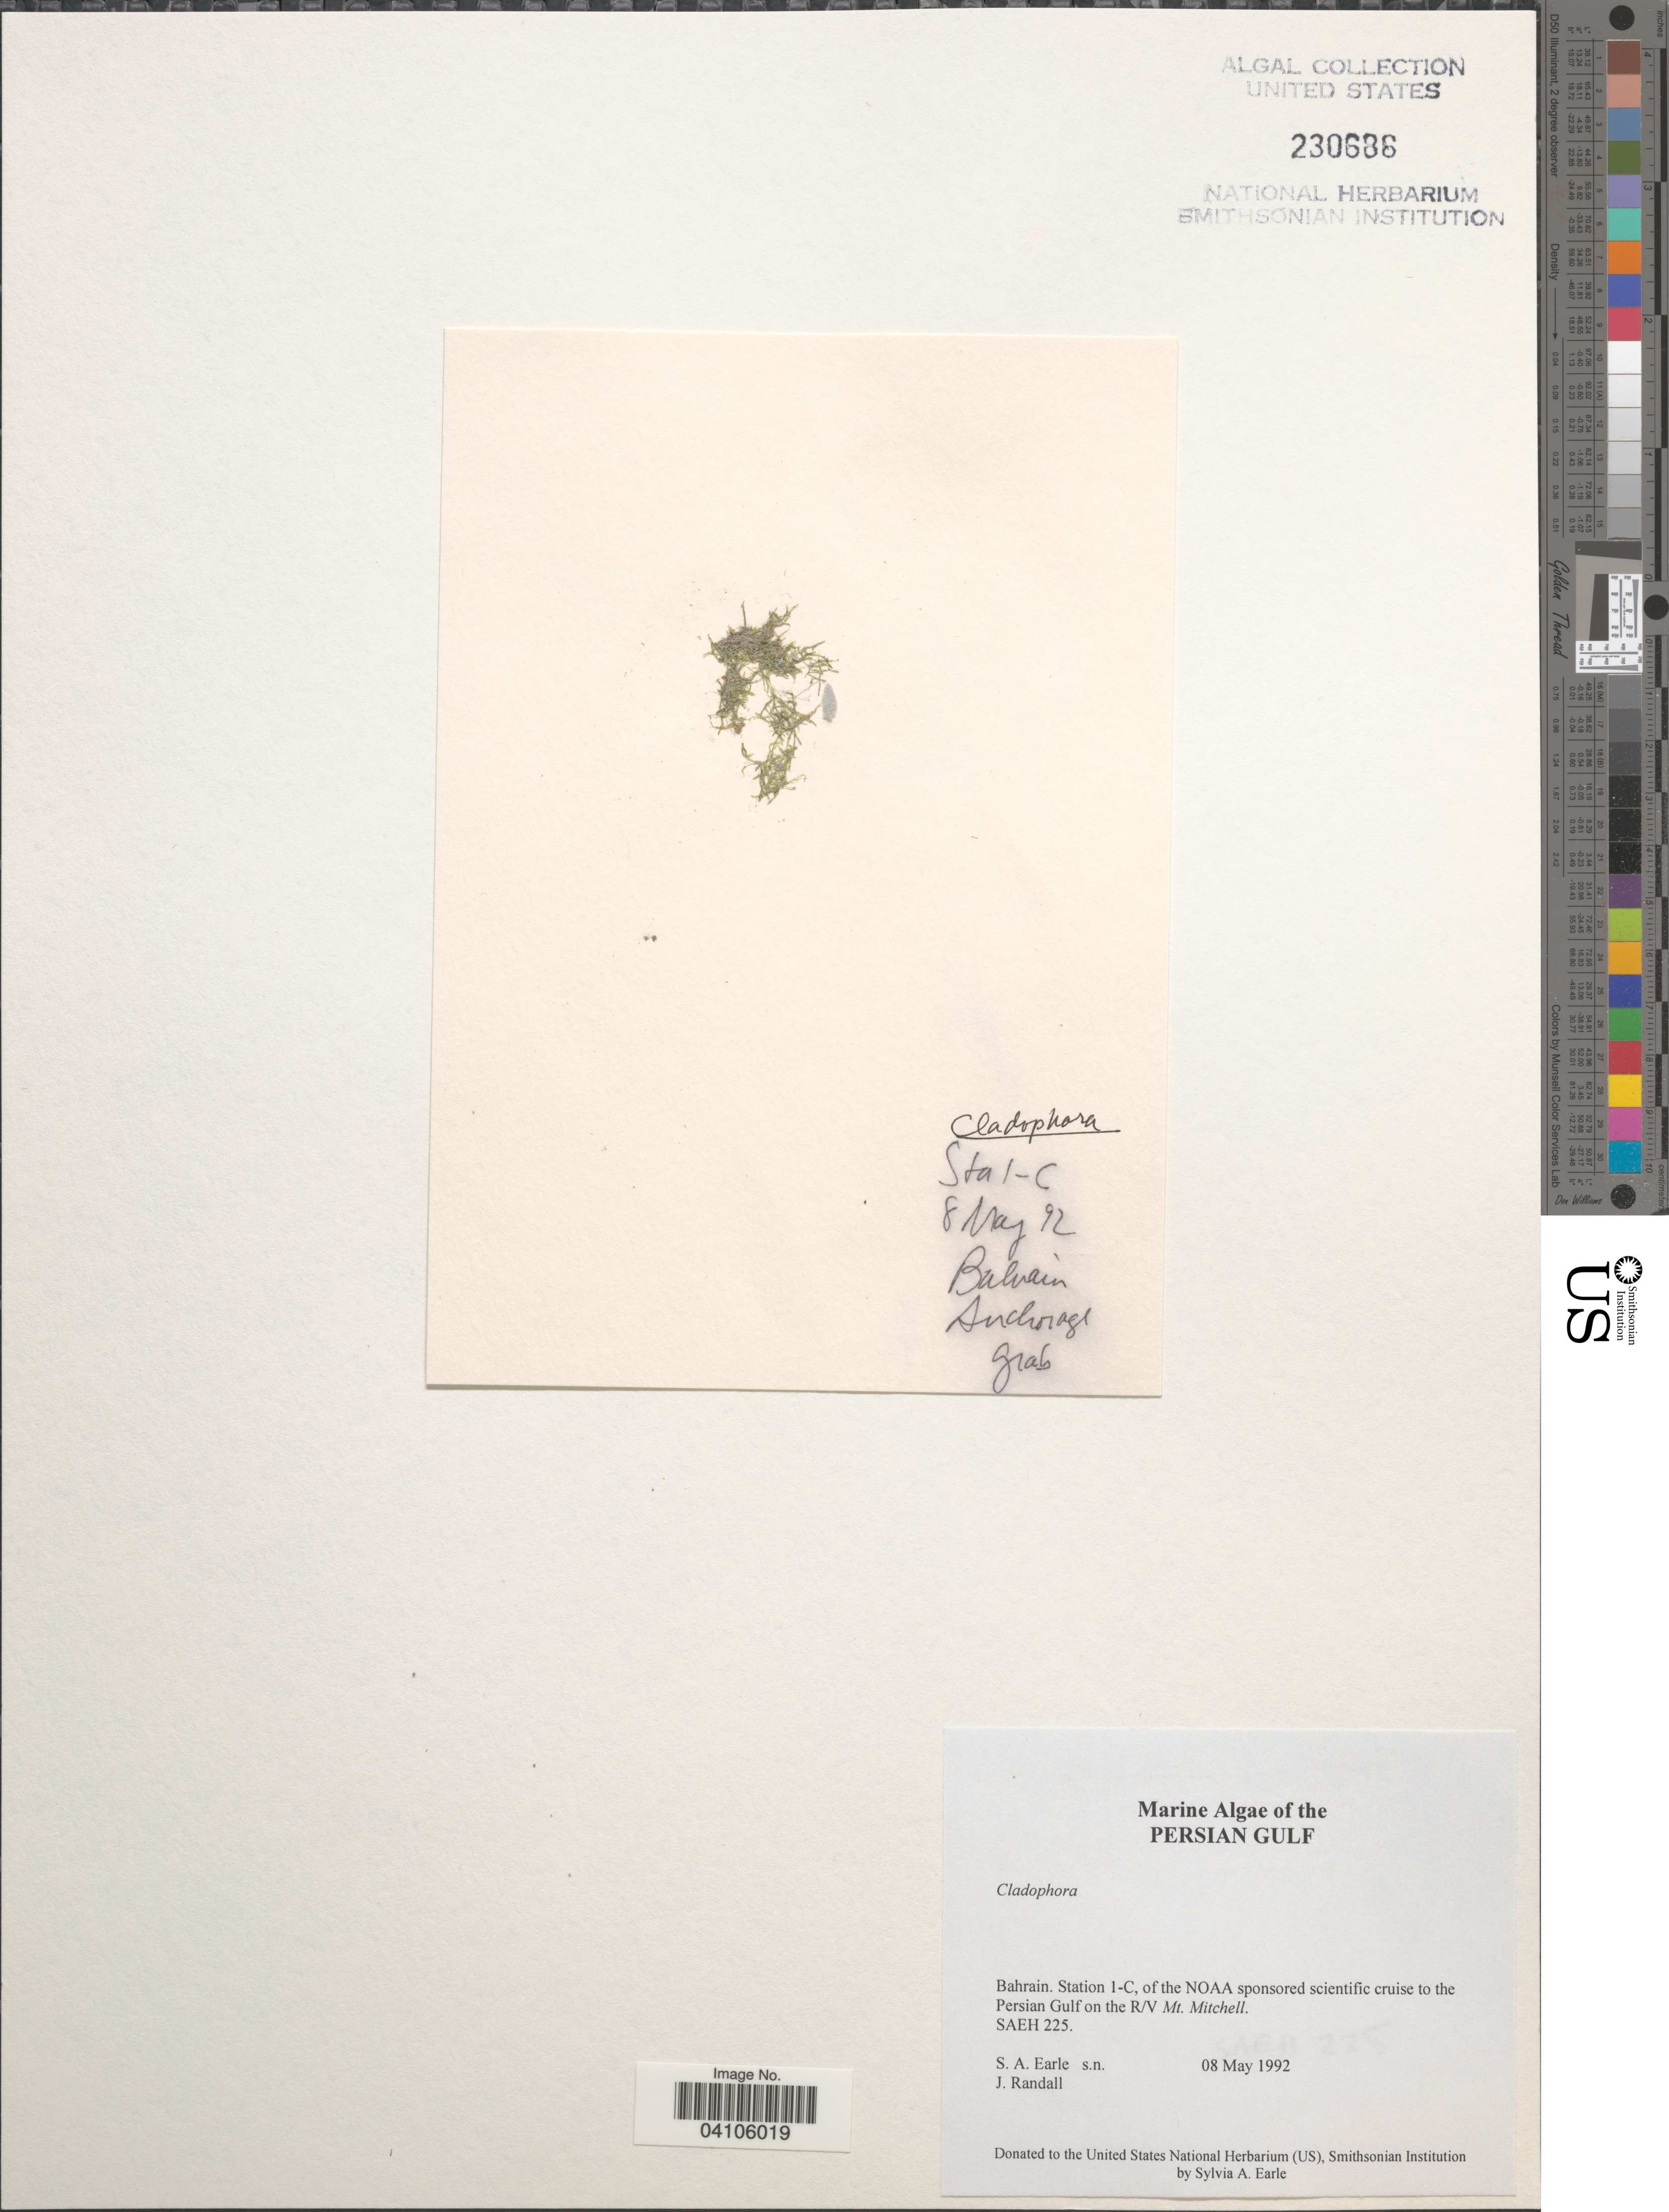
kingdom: Plantae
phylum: Chlorophyta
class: Ulvophyceae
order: Cladophorales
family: Cladophoraceae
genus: Cladophora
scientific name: Cladophora sp.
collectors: S. A. Earle & J. Randall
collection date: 1992-05-08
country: Bahrain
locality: Persian Gulf. Station 1-C, of the NOAA sponsored scientific cruise to the Persian Gulf on the R/V Mt. Mitchell. Anchorage grab.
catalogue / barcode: US 230686